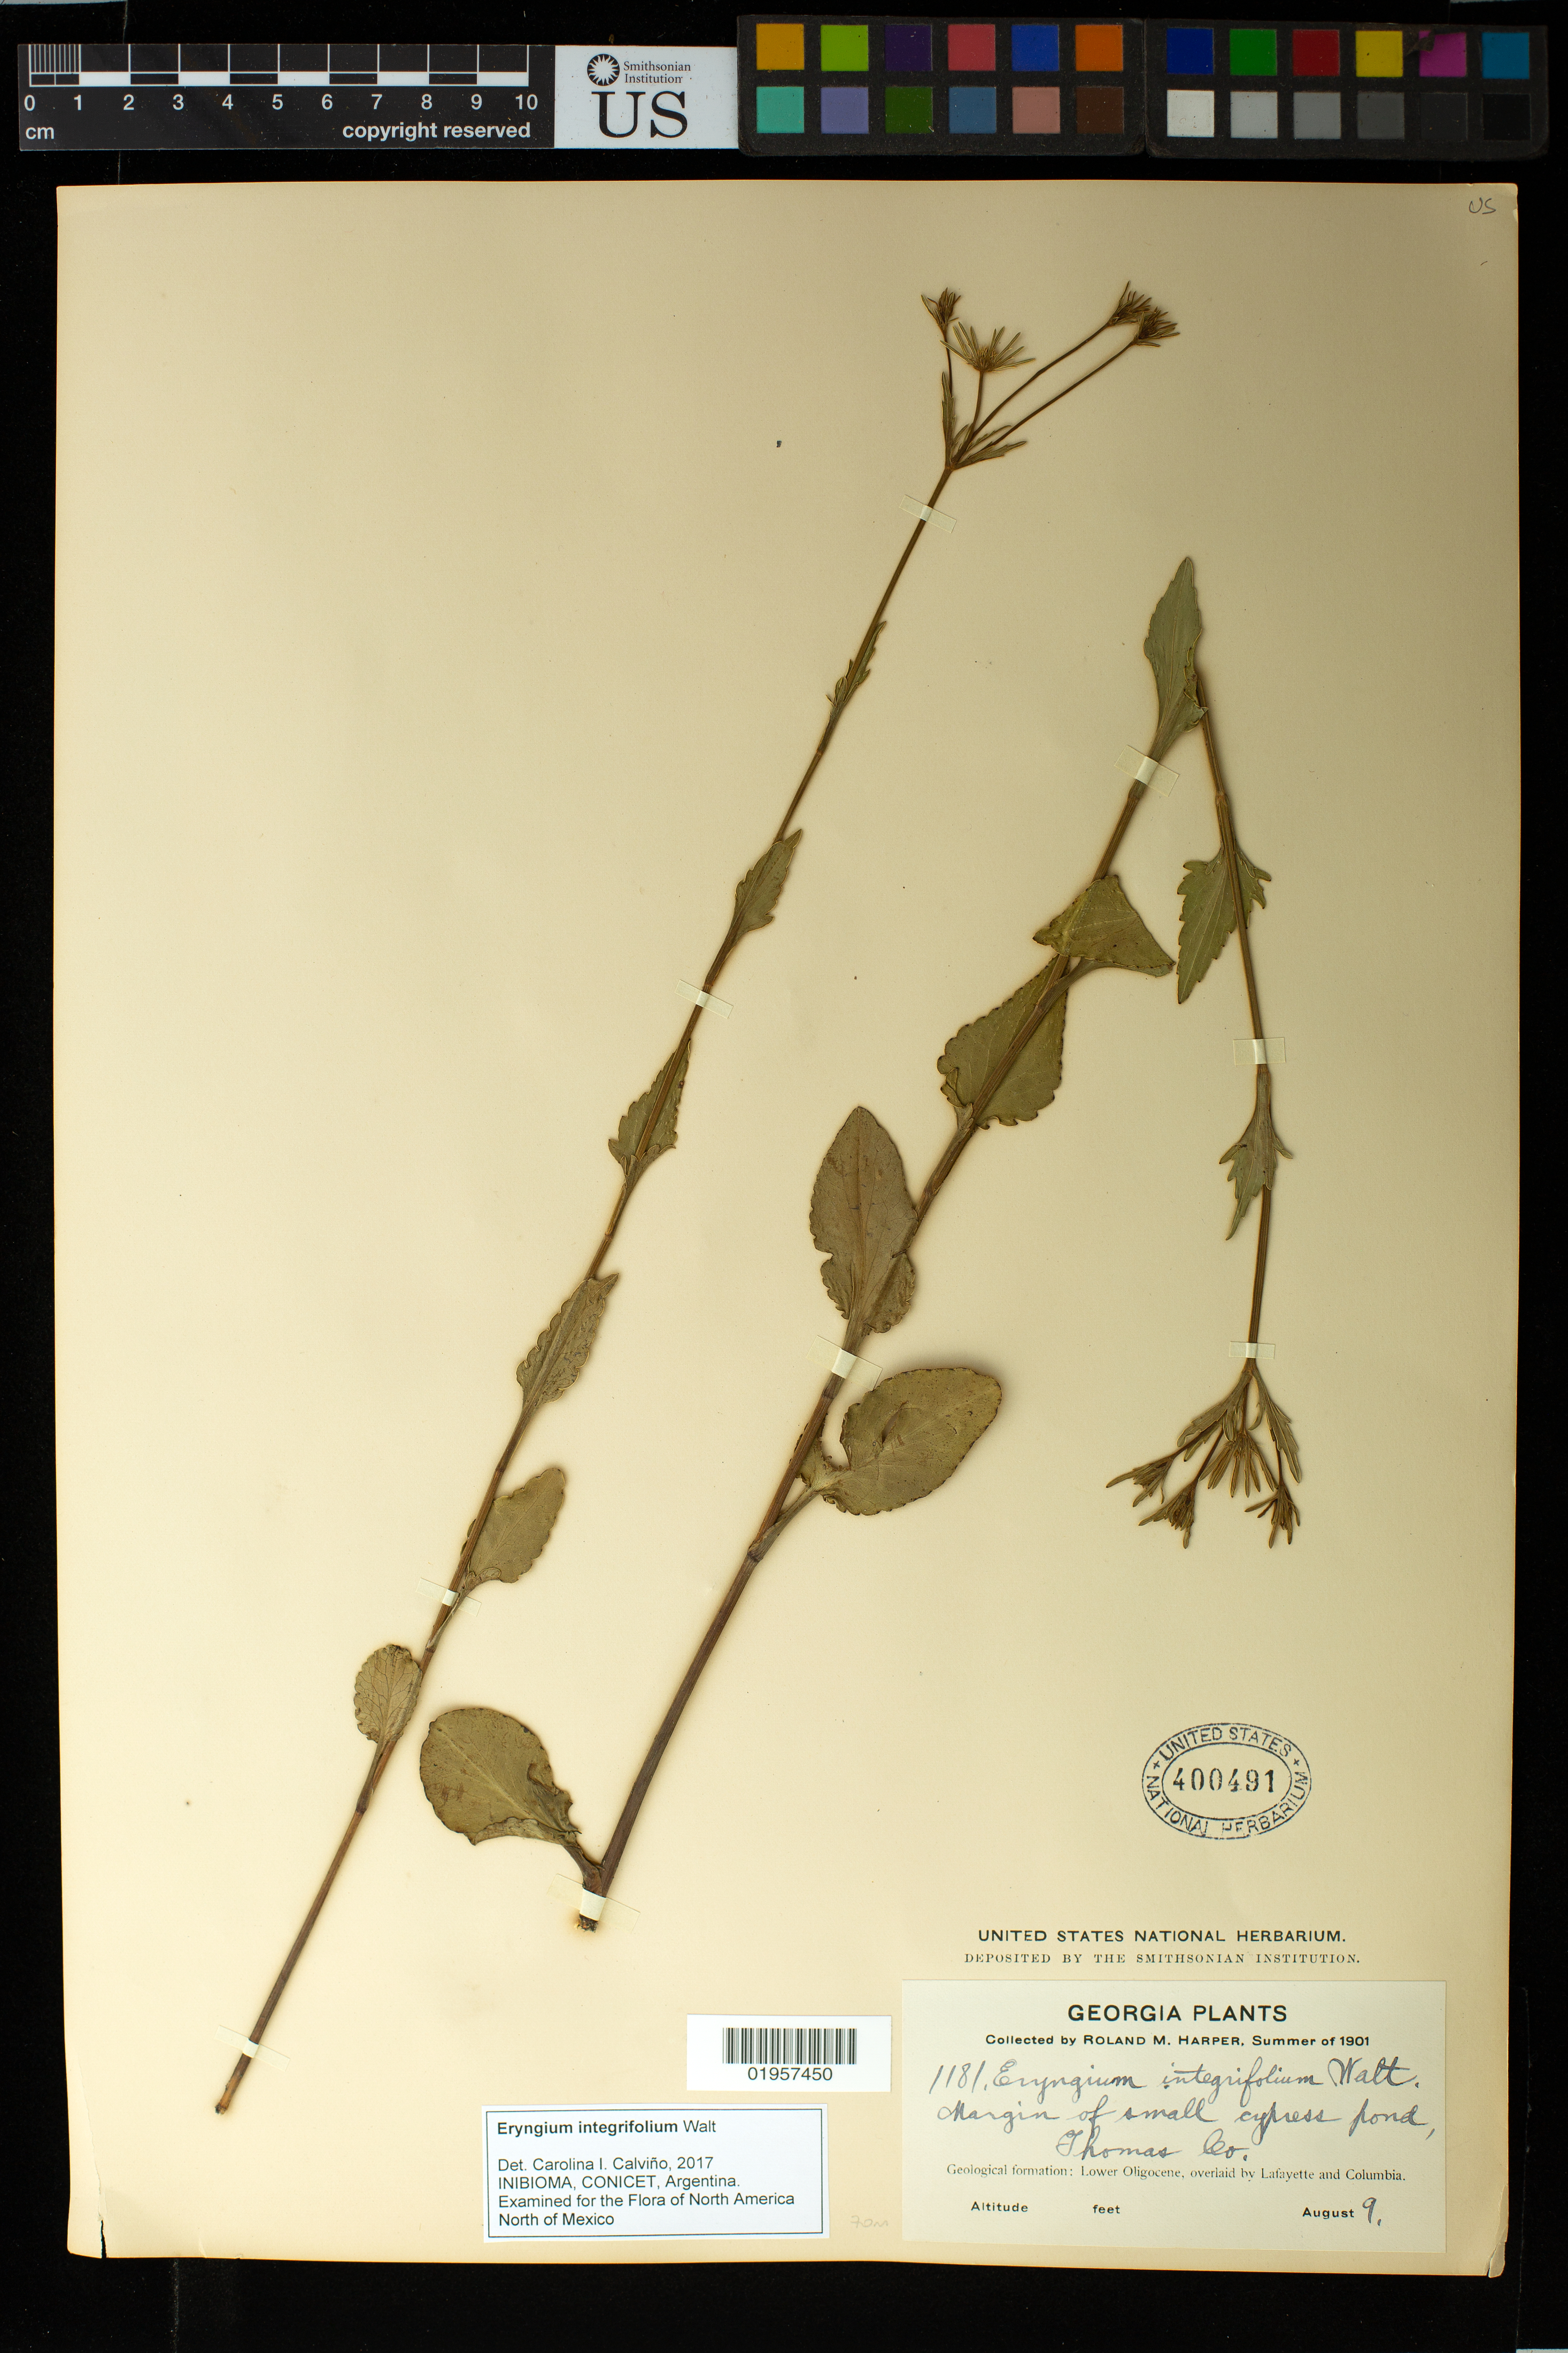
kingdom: Plantae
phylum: Tracheophyta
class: Magnoliopsida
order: Apiales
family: Apiaceae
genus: Eryngium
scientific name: Eryngium integrifolium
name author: Walter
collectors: R. M. Harper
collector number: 1181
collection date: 1901-08-09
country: United States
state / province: Georgia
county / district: Thomas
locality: Geological formation: Lower Oligocene, overlaid by Lafayette and Columbia.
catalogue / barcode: US 400491